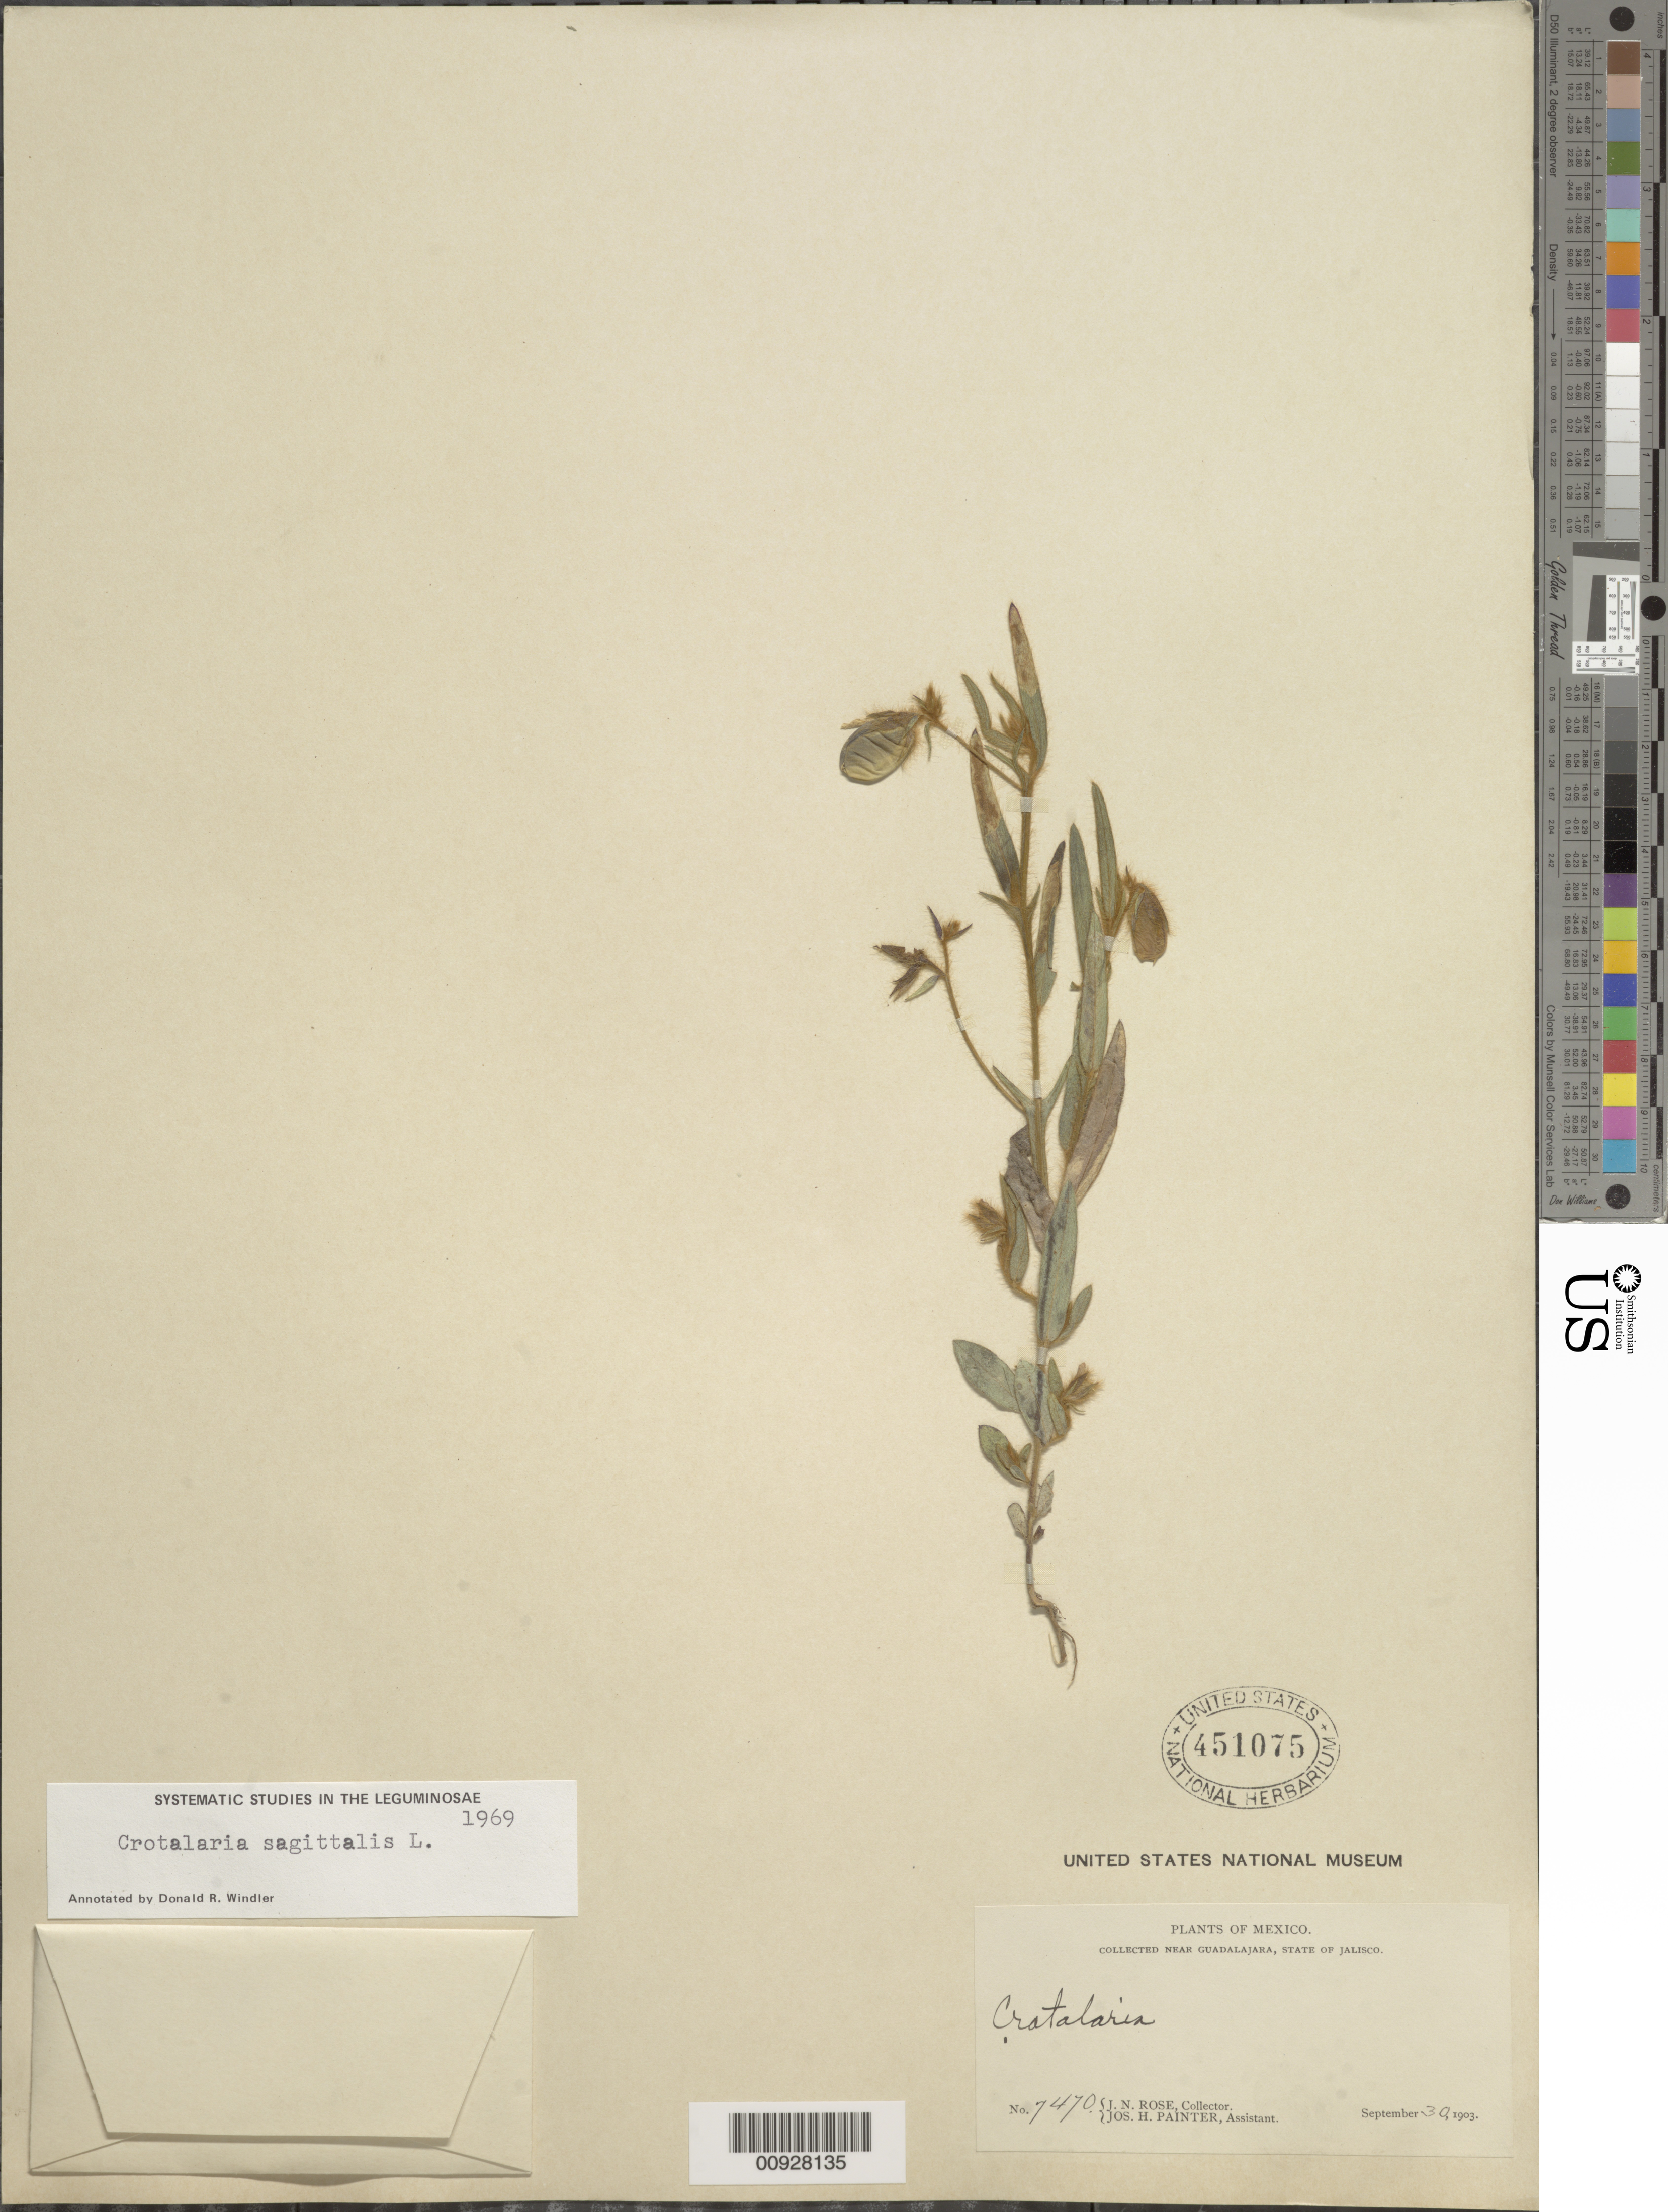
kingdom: Plantae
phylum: Tracheophyta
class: Magnoliopsida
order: Fabales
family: Fabaceae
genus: Crotalaria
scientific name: Crotalaria sagittalis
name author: L.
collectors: J. N. Rose & J. H. Painter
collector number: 7470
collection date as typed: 30 Sep 1903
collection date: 1903-09-30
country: Mexico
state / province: Jalisco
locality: Near Guadalajara, State of Jalisco.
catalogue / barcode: US 451075